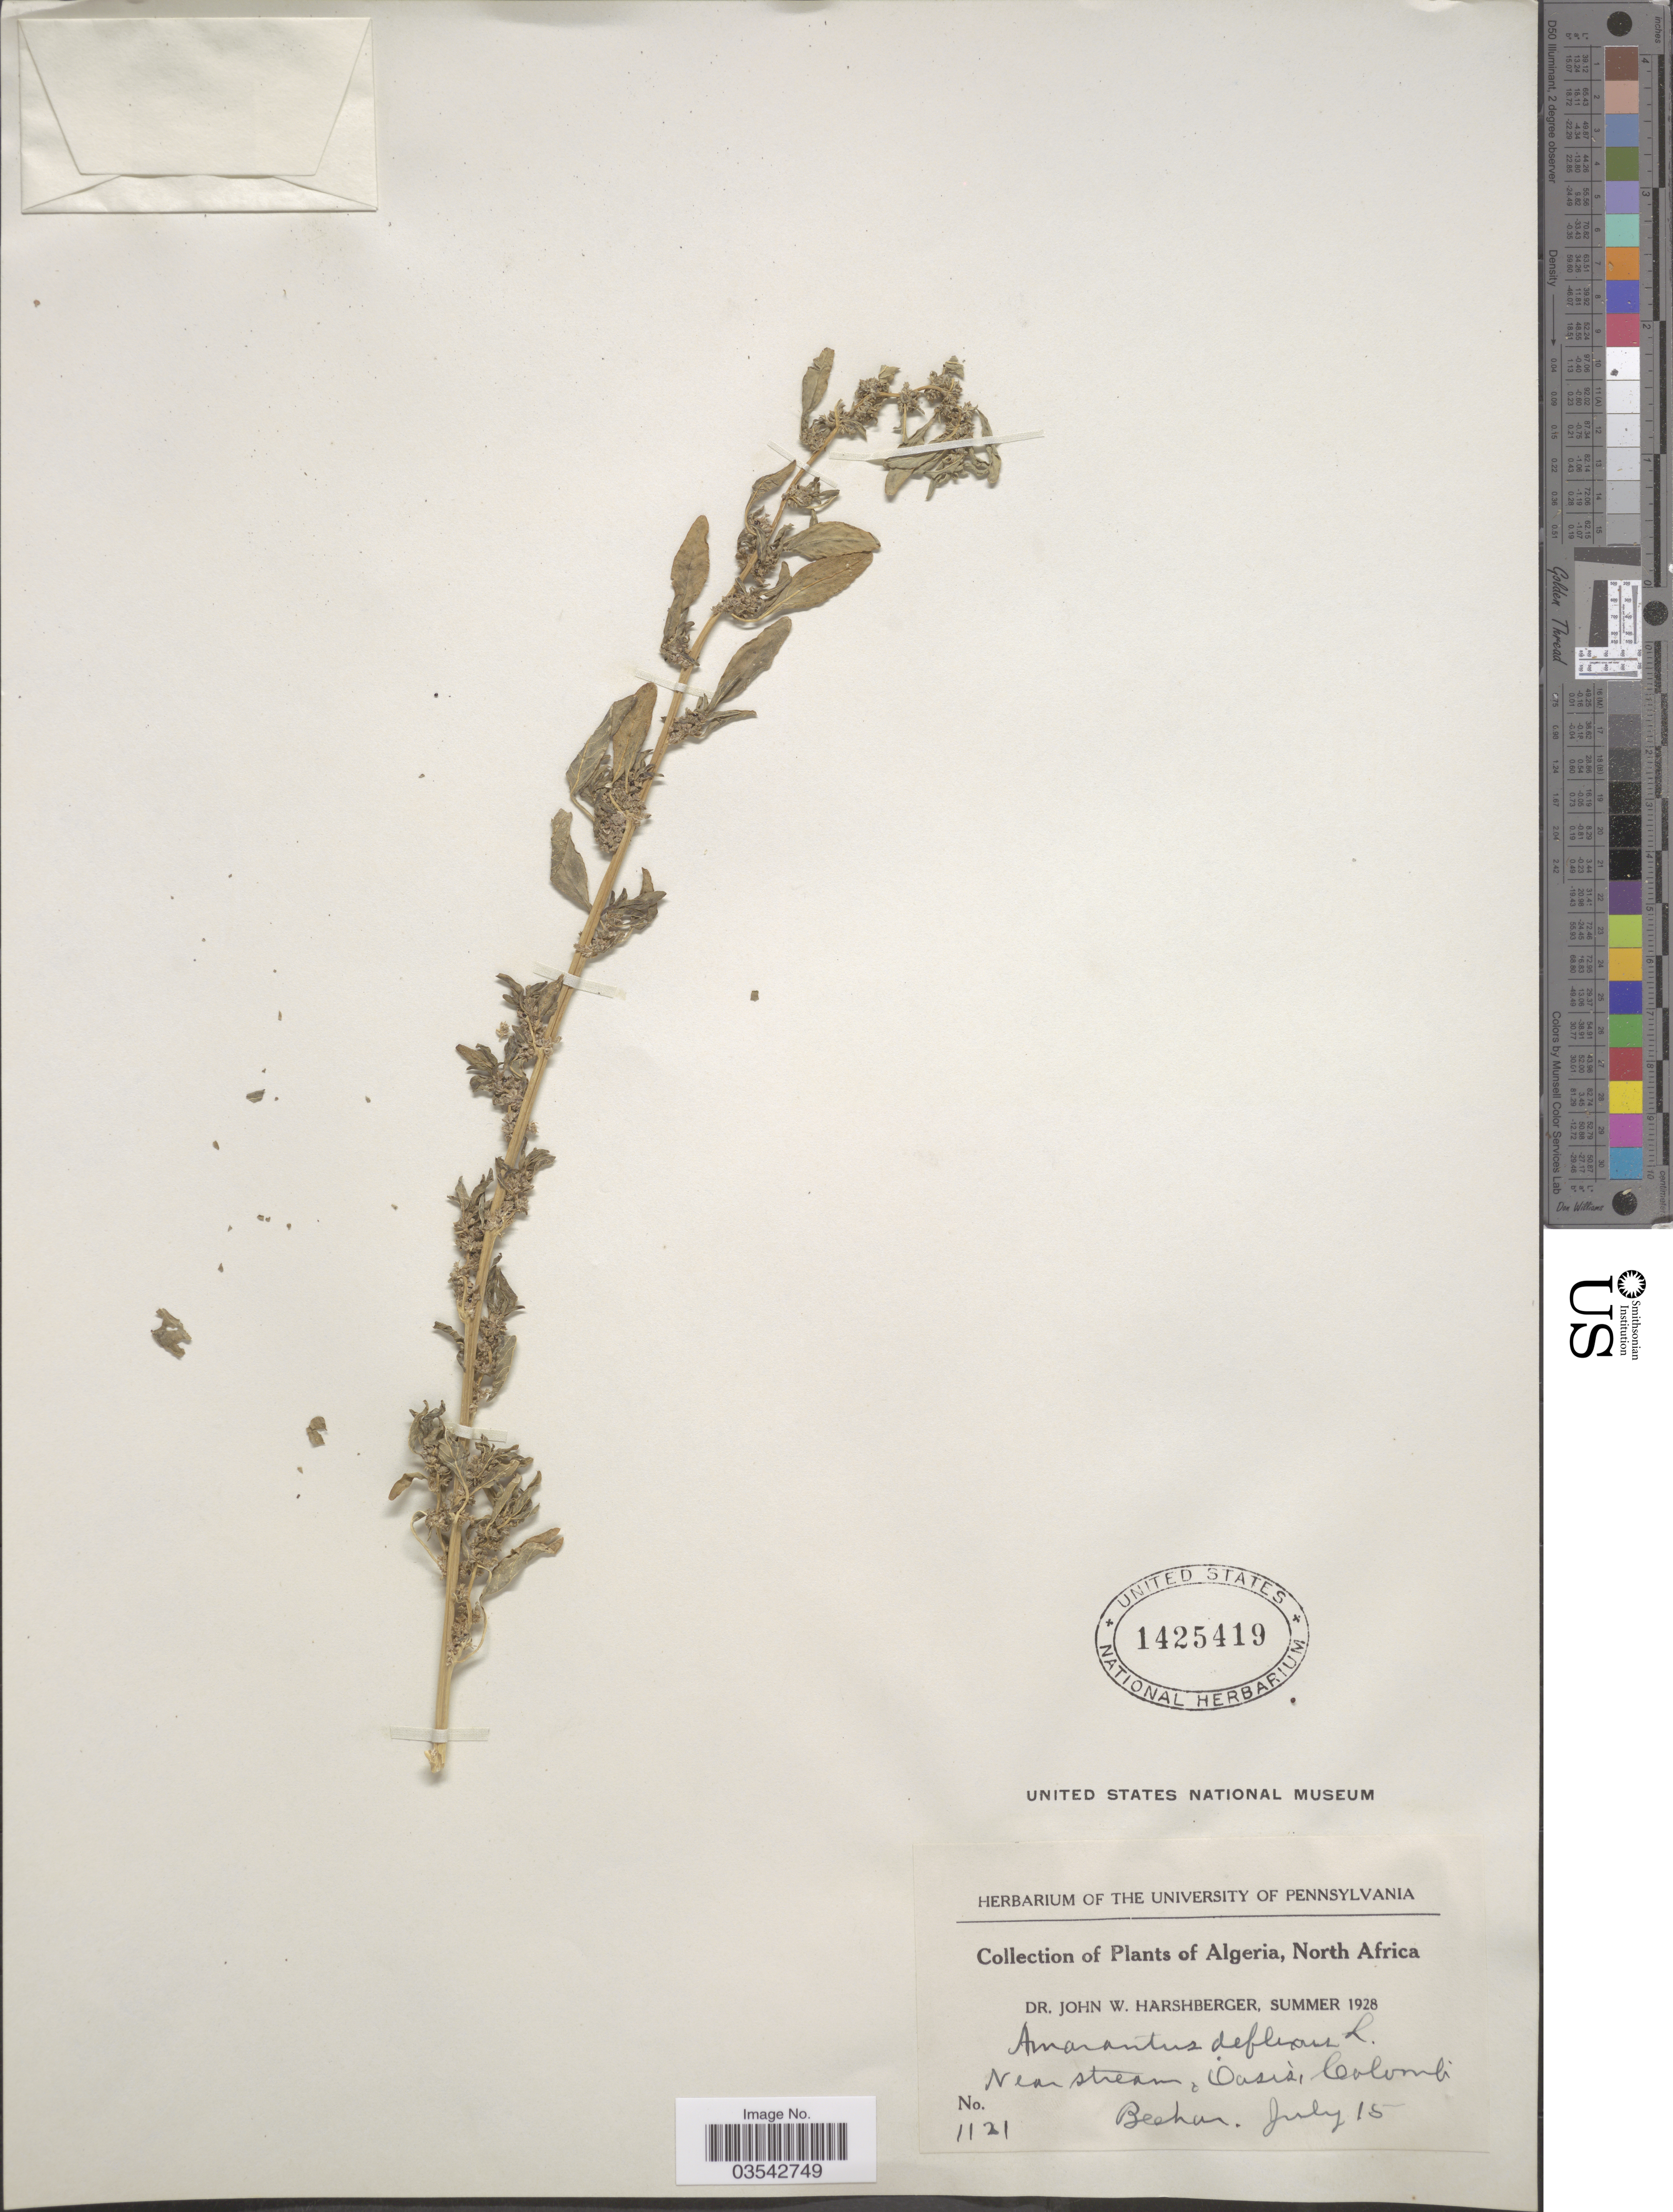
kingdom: Plantae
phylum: Tracheophyta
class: Magnoliopsida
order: Caryophyllales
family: Amaranthaceae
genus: Amaranthus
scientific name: Amaranthus deflexus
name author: L.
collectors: J. W. Harshberger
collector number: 1121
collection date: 1928-07-15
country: Algeria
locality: Near stream, Oasis, Colomb-Bechar.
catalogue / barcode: US 1425419